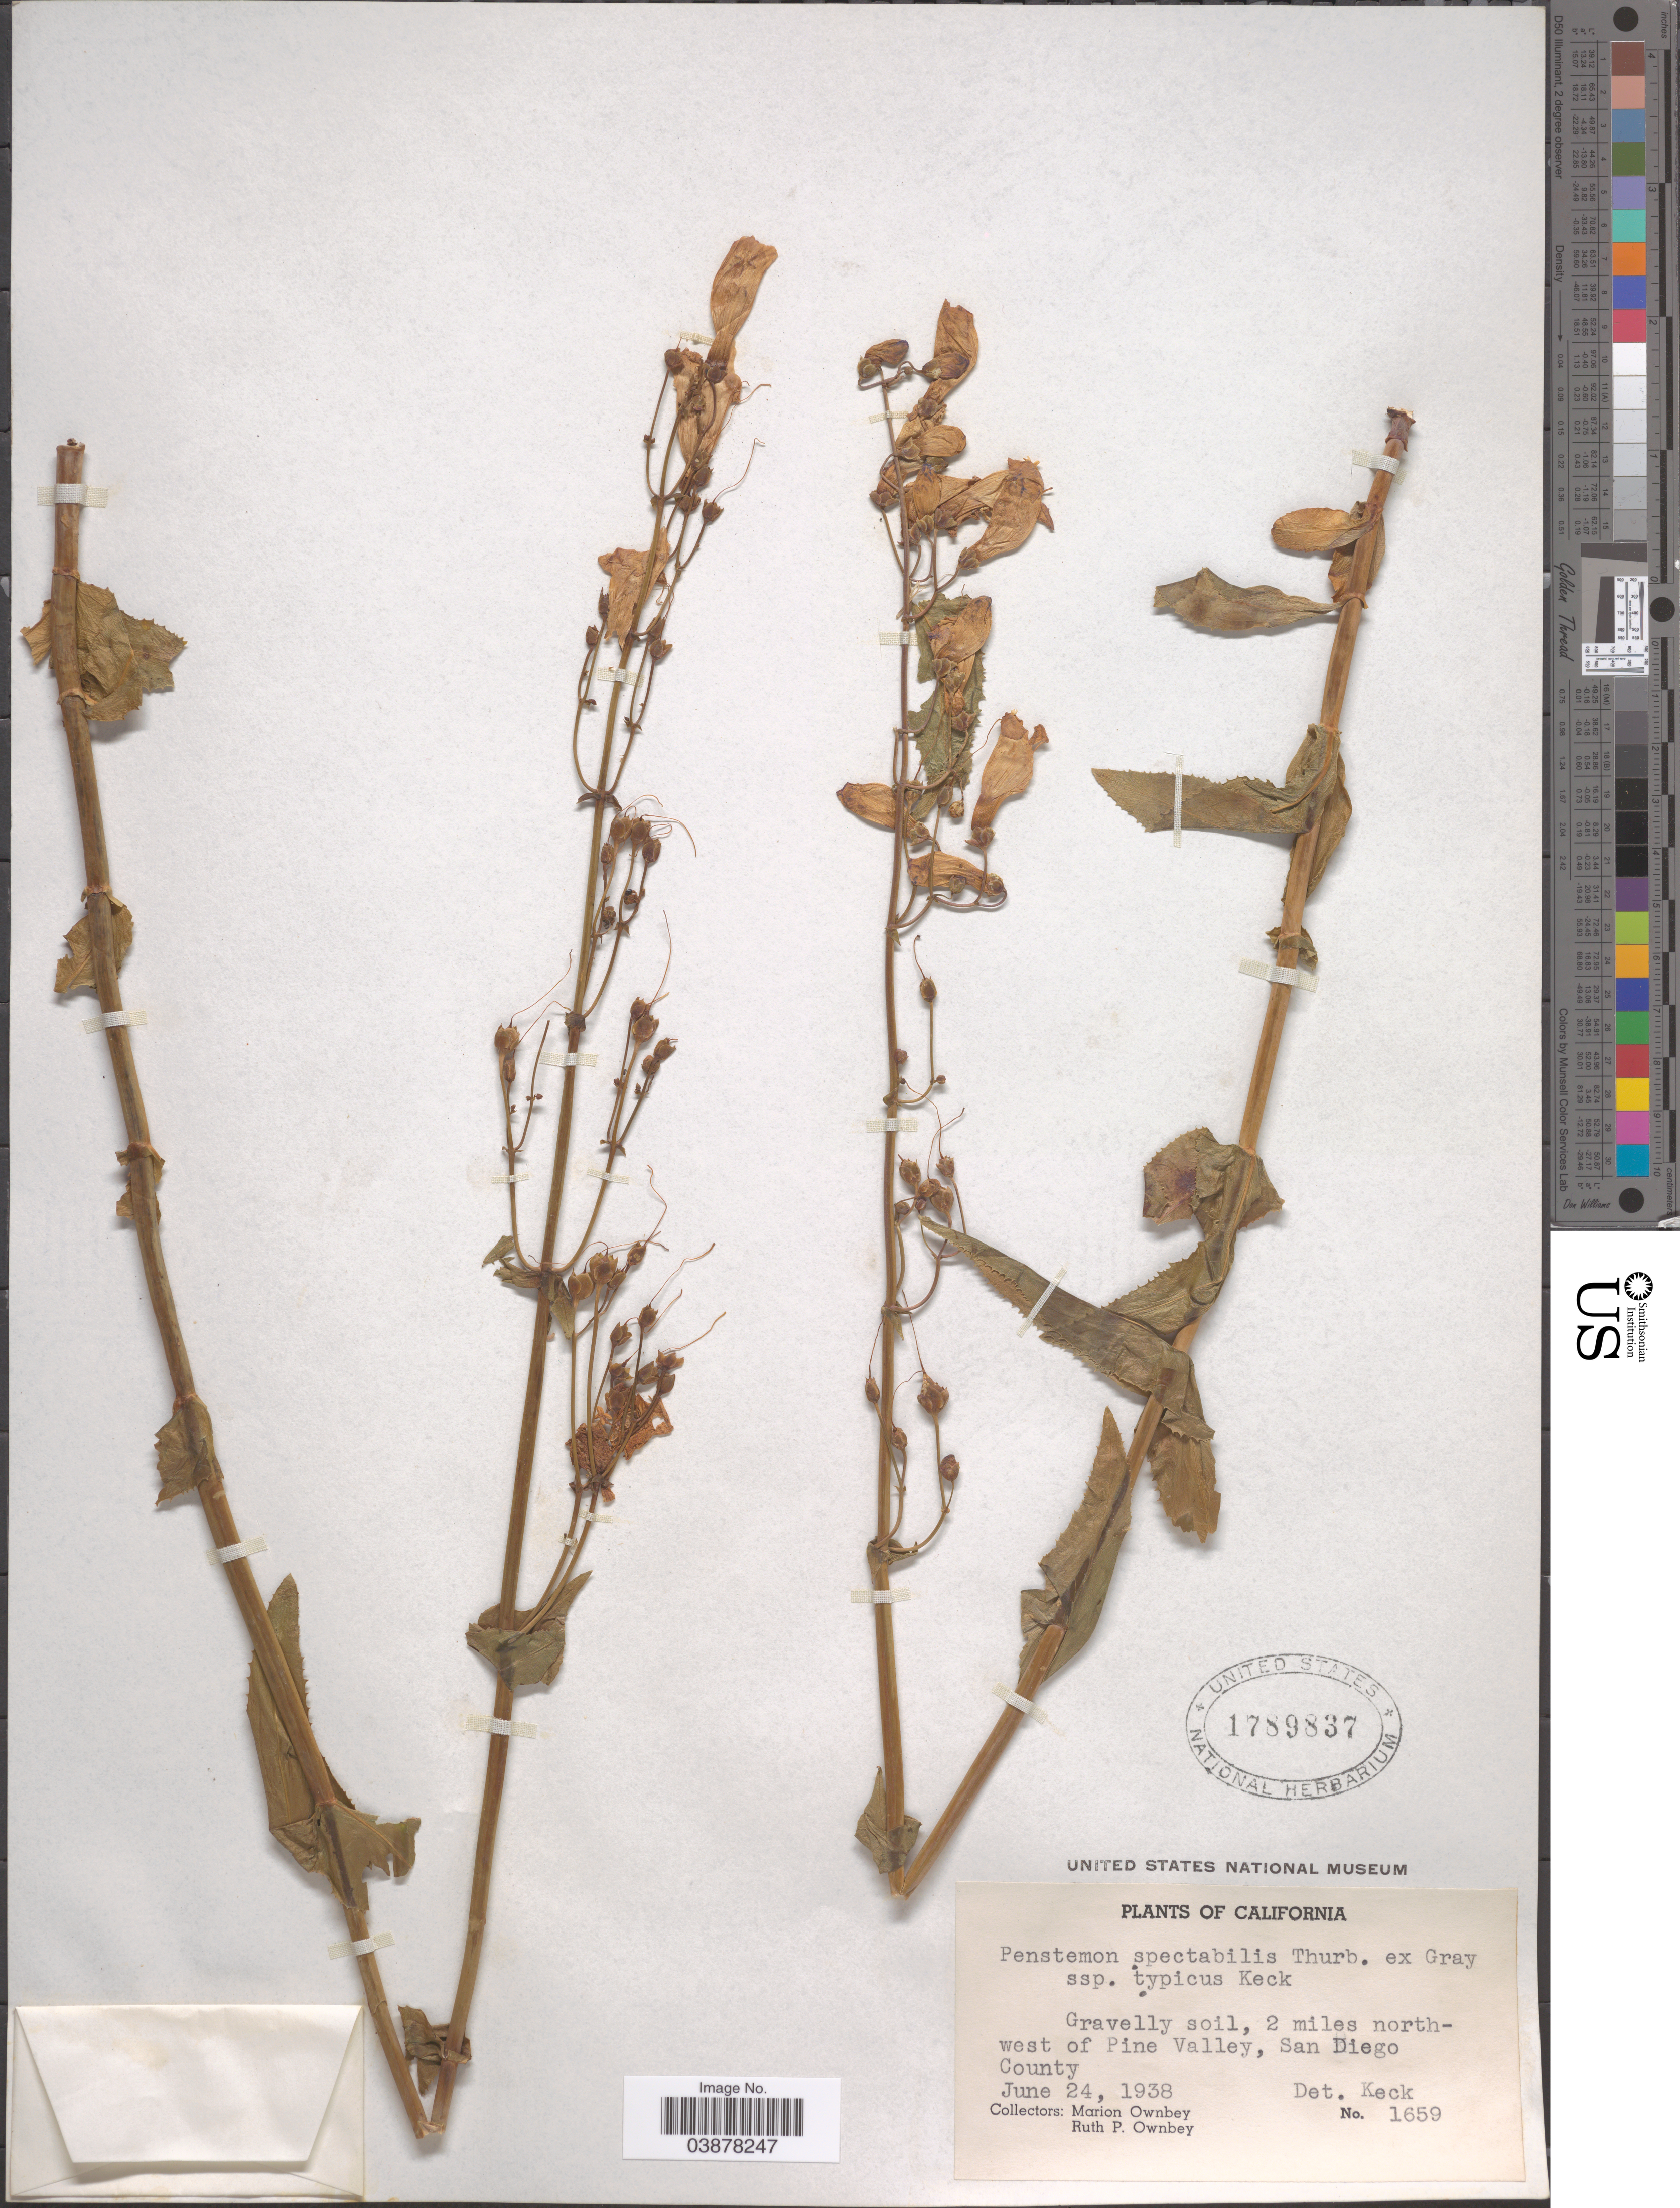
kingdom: Plantae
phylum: Tracheophyta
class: Magnoliopsida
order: Lamiales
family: Plantaginaceae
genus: Penstemon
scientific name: Penstemon spectabilis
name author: Thurb. ex Torr. & A. Gray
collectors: M. Ownbey & R. Ownbey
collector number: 1659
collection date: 1938-06-24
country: United States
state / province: California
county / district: San Diego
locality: Gravelly soil, 2 miles northwest of Pine Valley, San Diego County.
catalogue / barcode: US 1789837